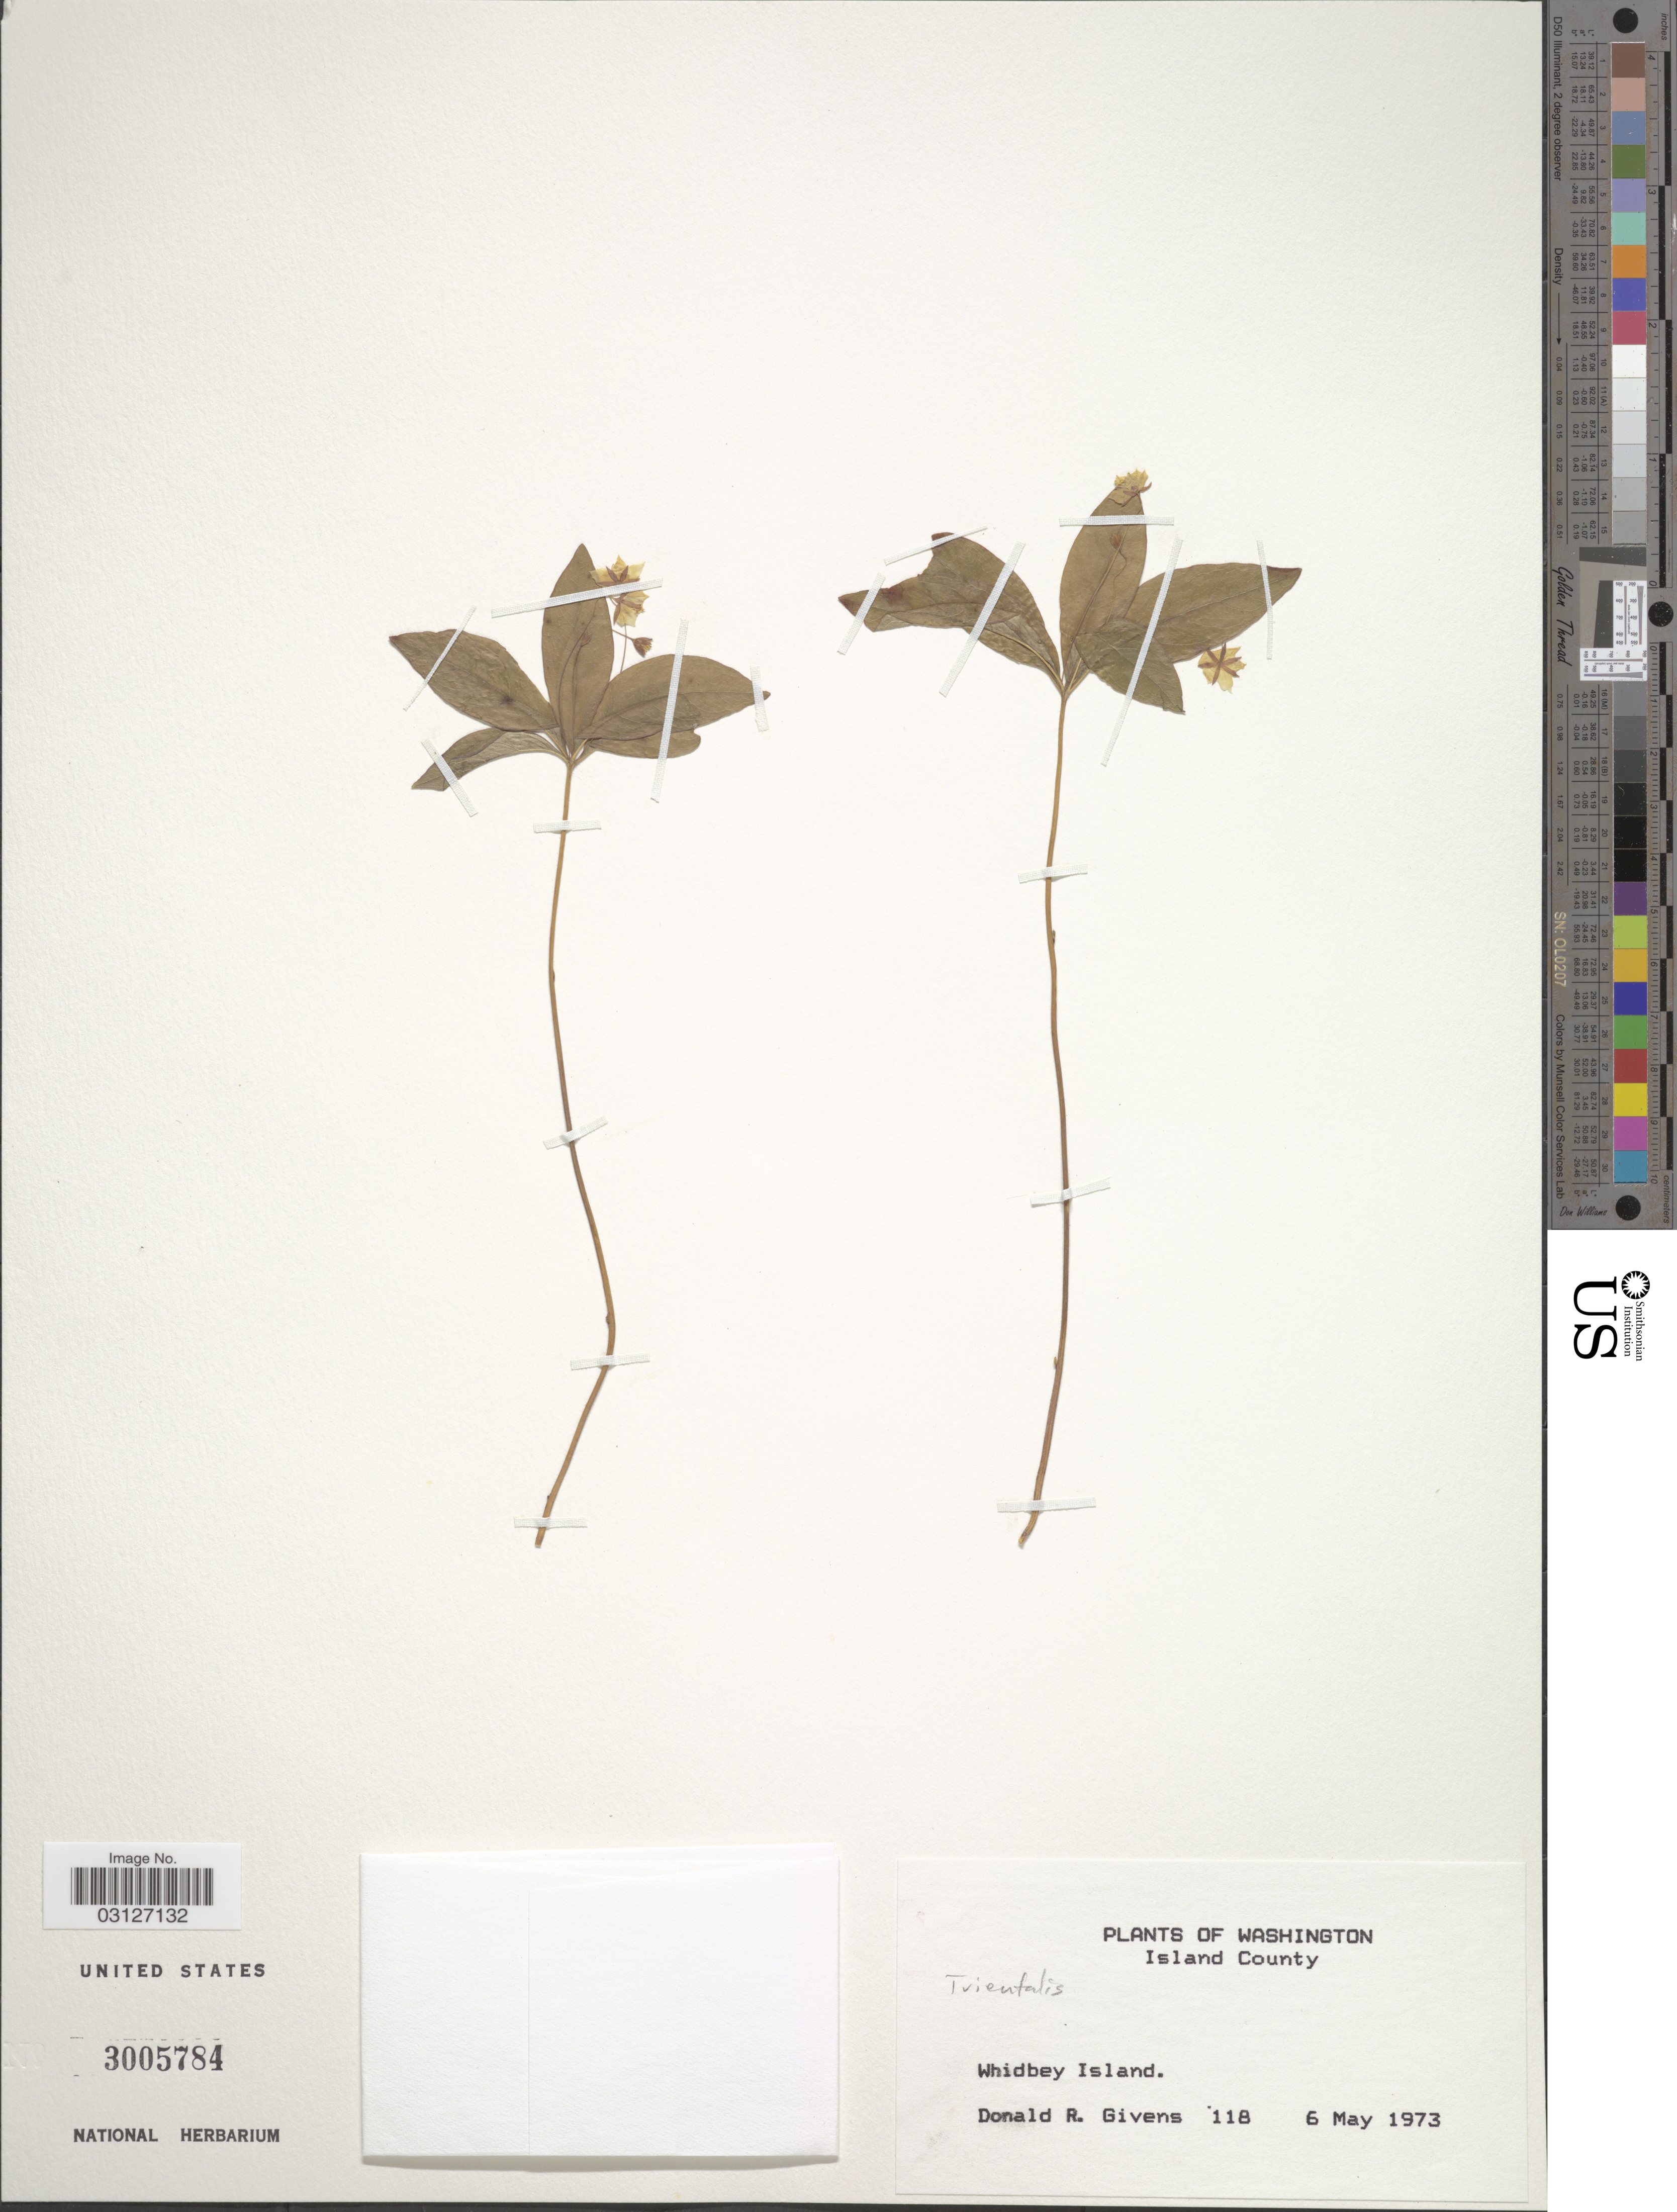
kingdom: Plantae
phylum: Tracheophyta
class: Magnoliopsida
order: Ericales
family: Primulaceae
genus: Trientalis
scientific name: Trientalis latifolia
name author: Hook.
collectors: D. Givens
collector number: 118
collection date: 1973-05-06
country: United States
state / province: Washington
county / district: Island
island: Whidbey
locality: Island County, Whidbey Island.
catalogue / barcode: US 3005784